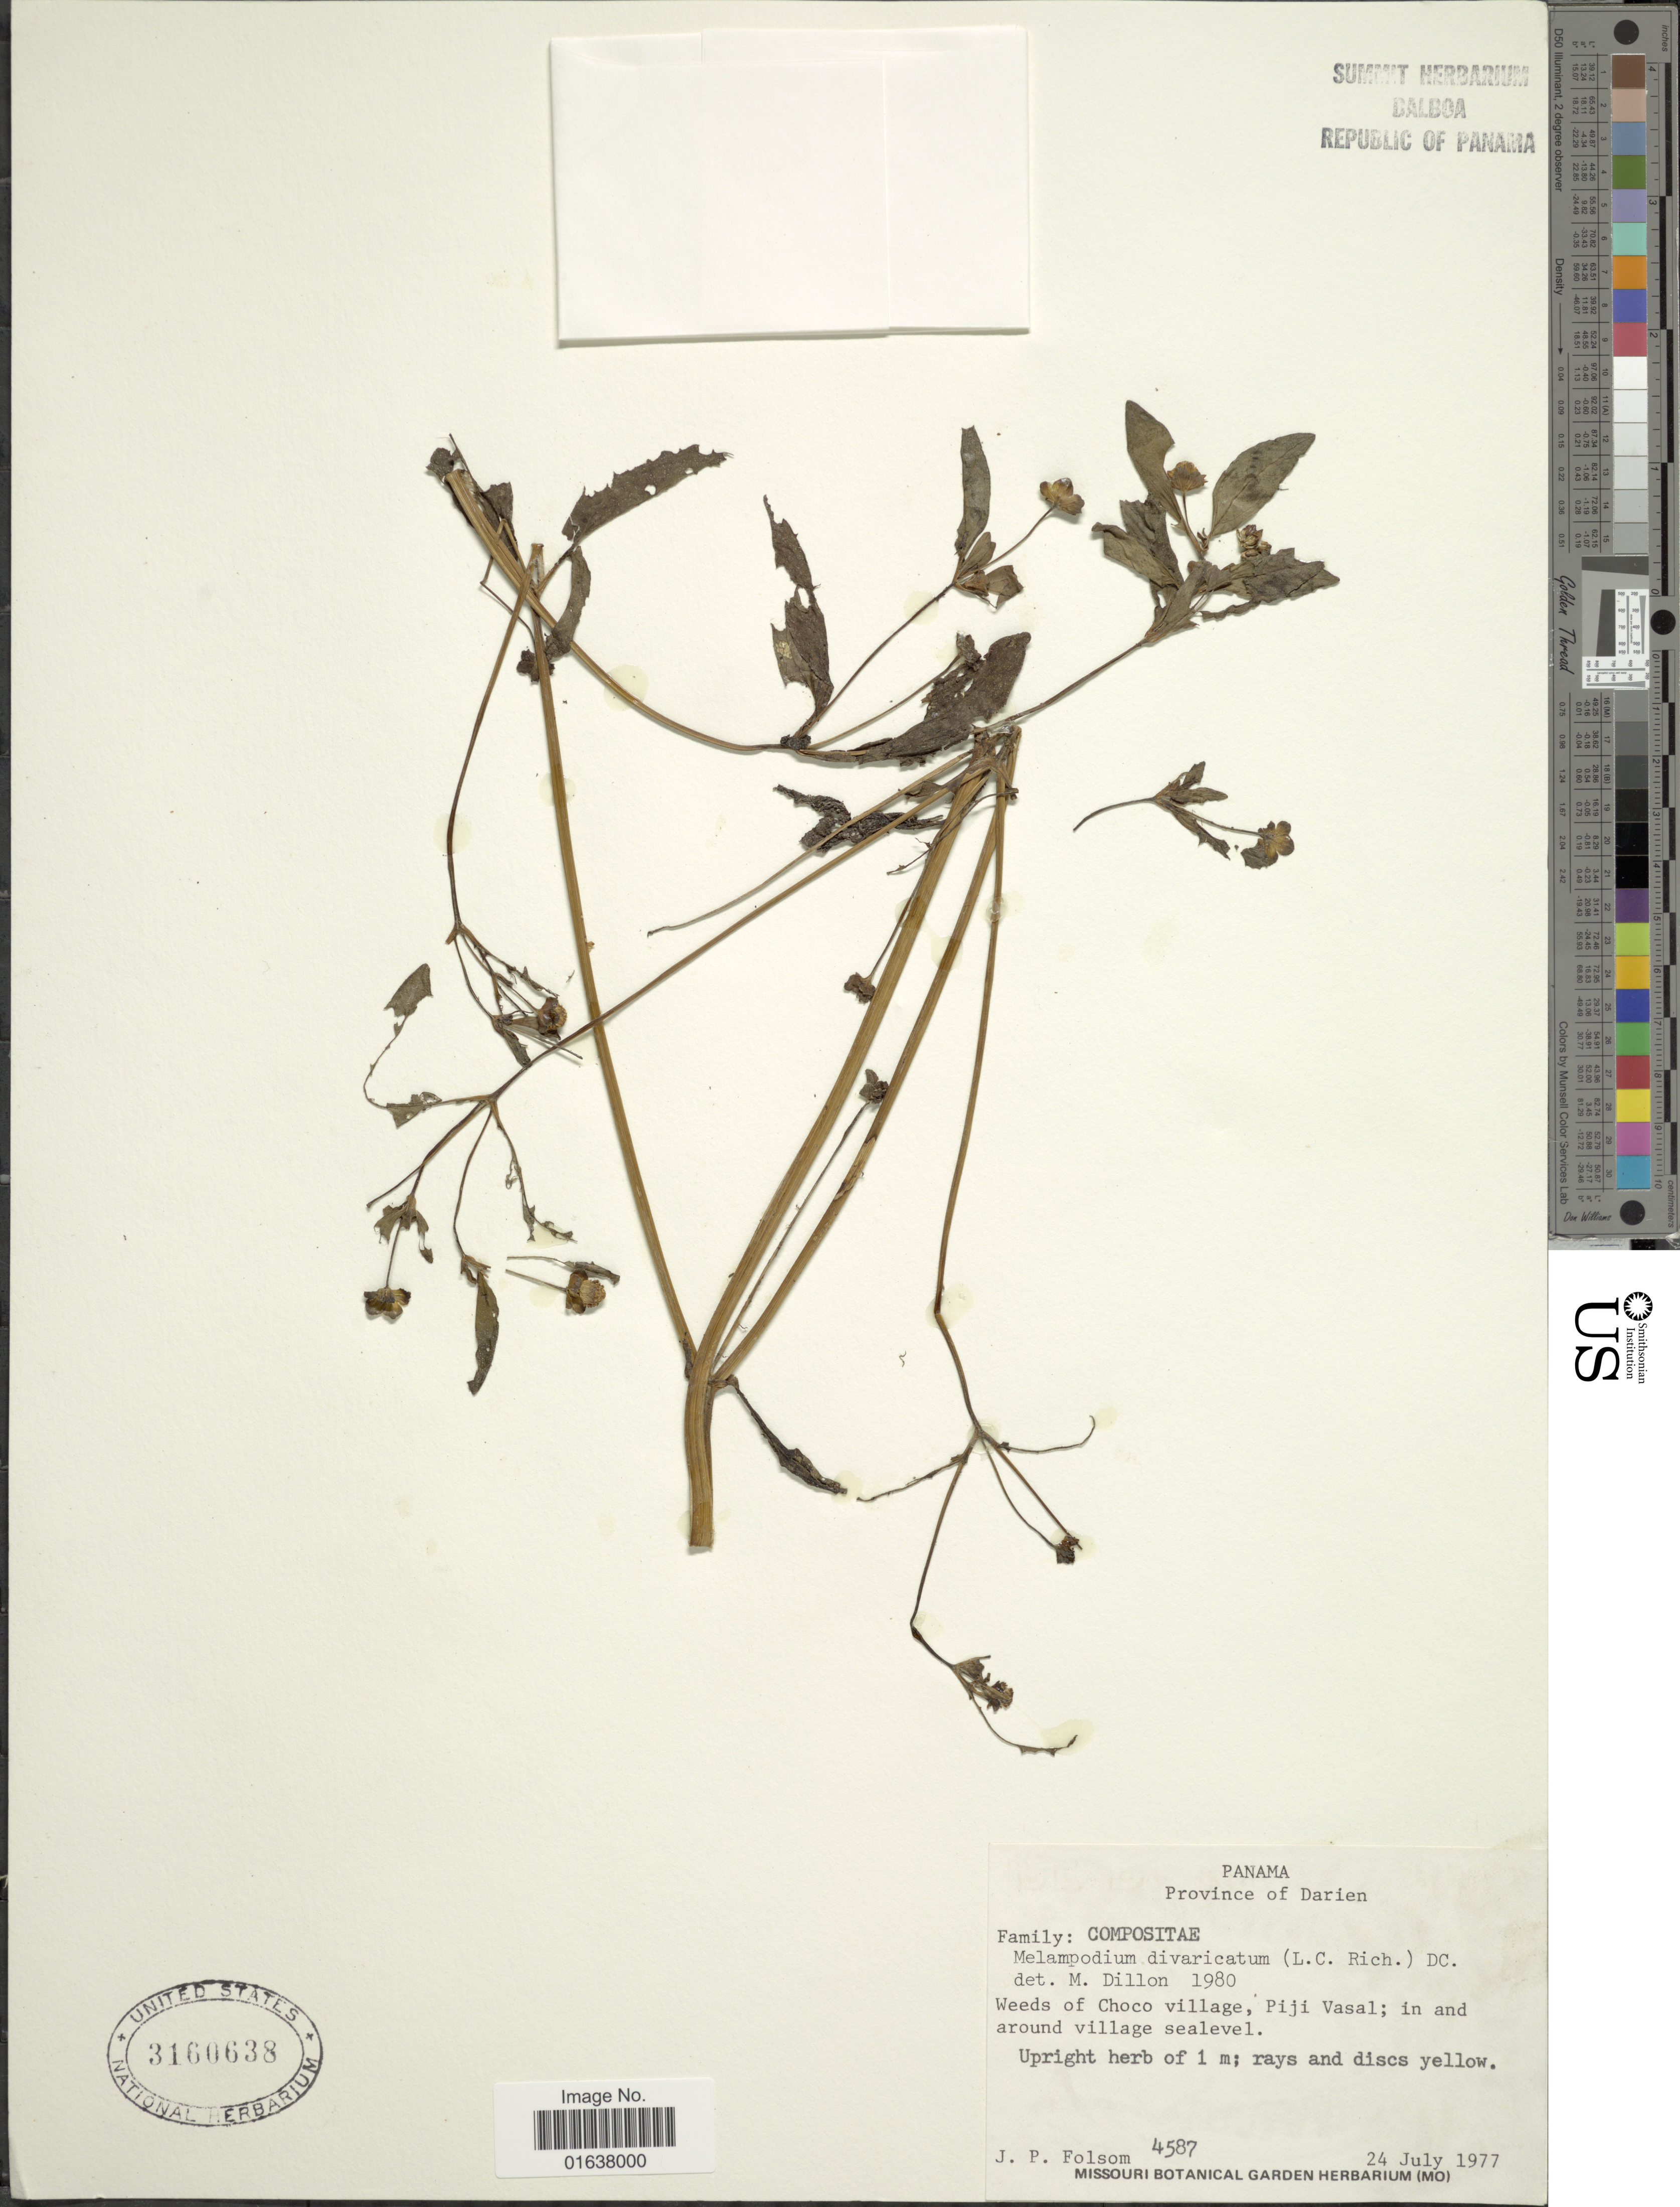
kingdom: Plantae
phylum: Tracheophyta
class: Magnoliopsida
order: Asterales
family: Asteraceae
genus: Melampodium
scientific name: Melampodium divaricatum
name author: (Rich.) DC.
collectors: J. P. Folsom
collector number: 4587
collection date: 1977-07-24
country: Panama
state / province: Darién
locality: Weeds of Choco village, Piji Vasal; in and round village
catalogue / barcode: US 3160638